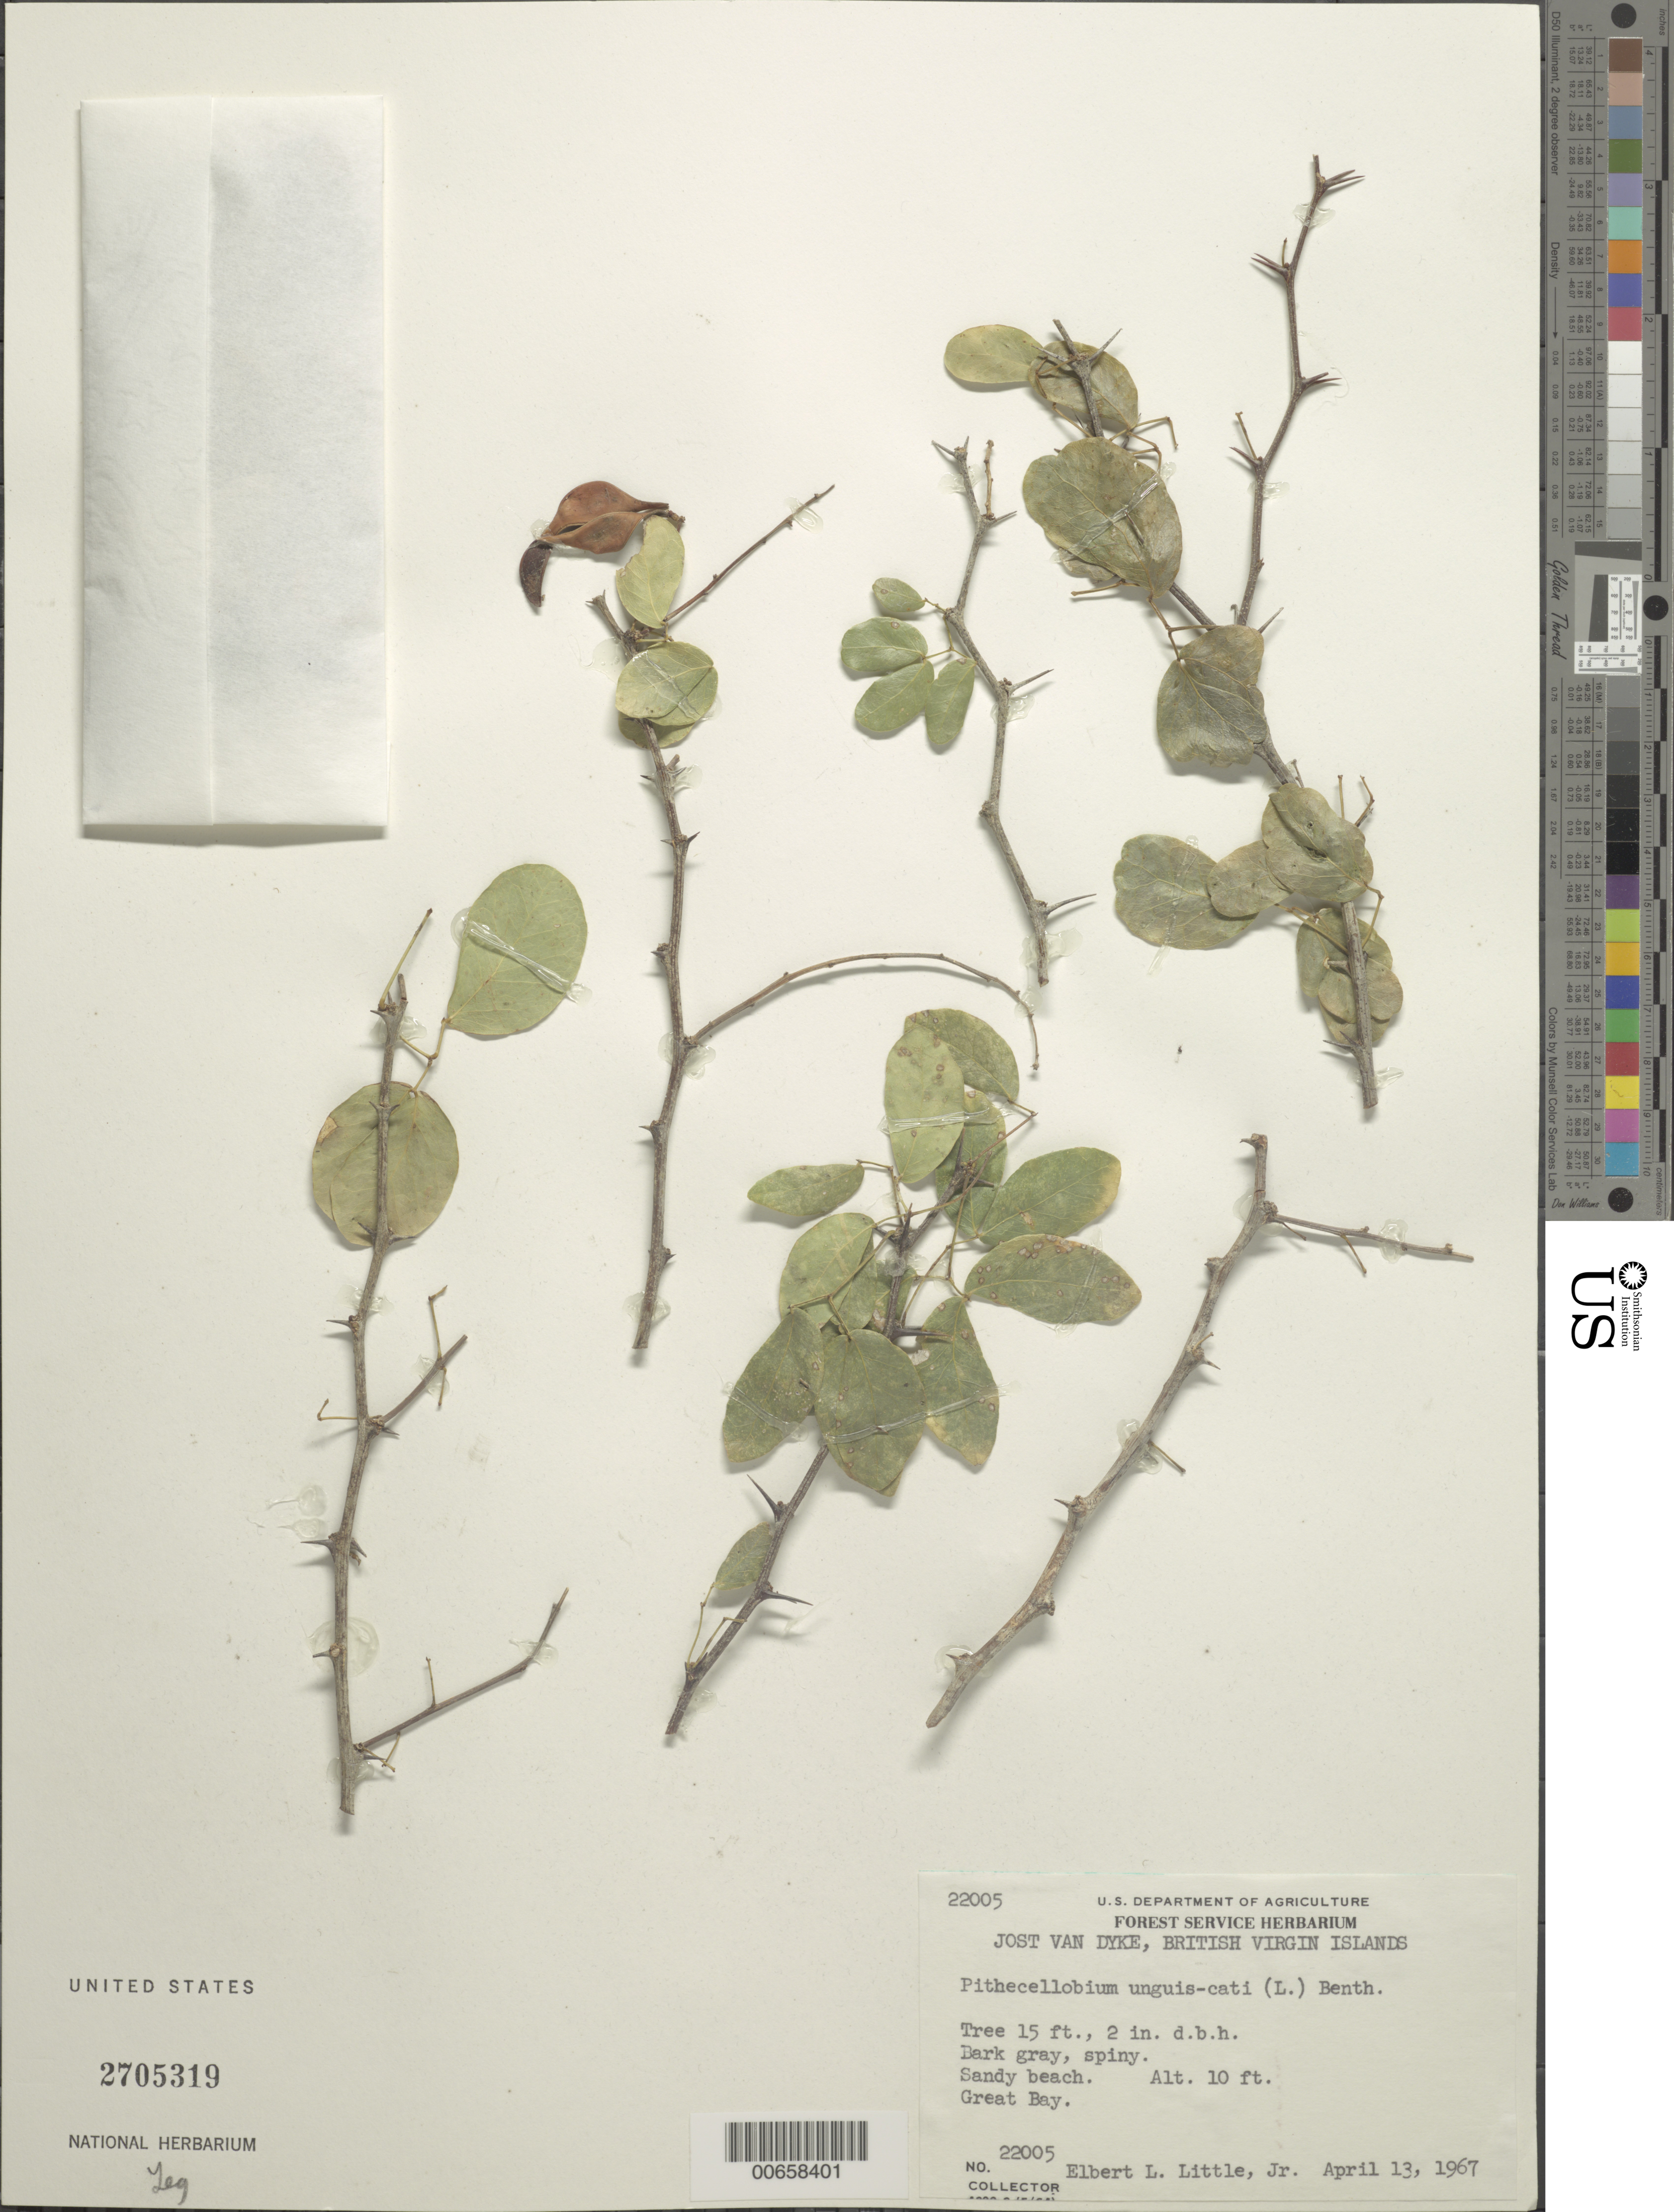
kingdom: Plantae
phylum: Tracheophyta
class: Magnoliopsida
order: Fabales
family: Fabaceae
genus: Pithecellobium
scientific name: Pithecellobium unguis-cati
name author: (L.) Benth.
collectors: E. L. Little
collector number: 22005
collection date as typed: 13 Apr 1967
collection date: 1967-04-13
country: British Virgin Islands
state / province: Jost Van Dyke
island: Jost Van Dyke Island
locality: Great Bay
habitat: Sandy beach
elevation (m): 3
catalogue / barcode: US 2705319